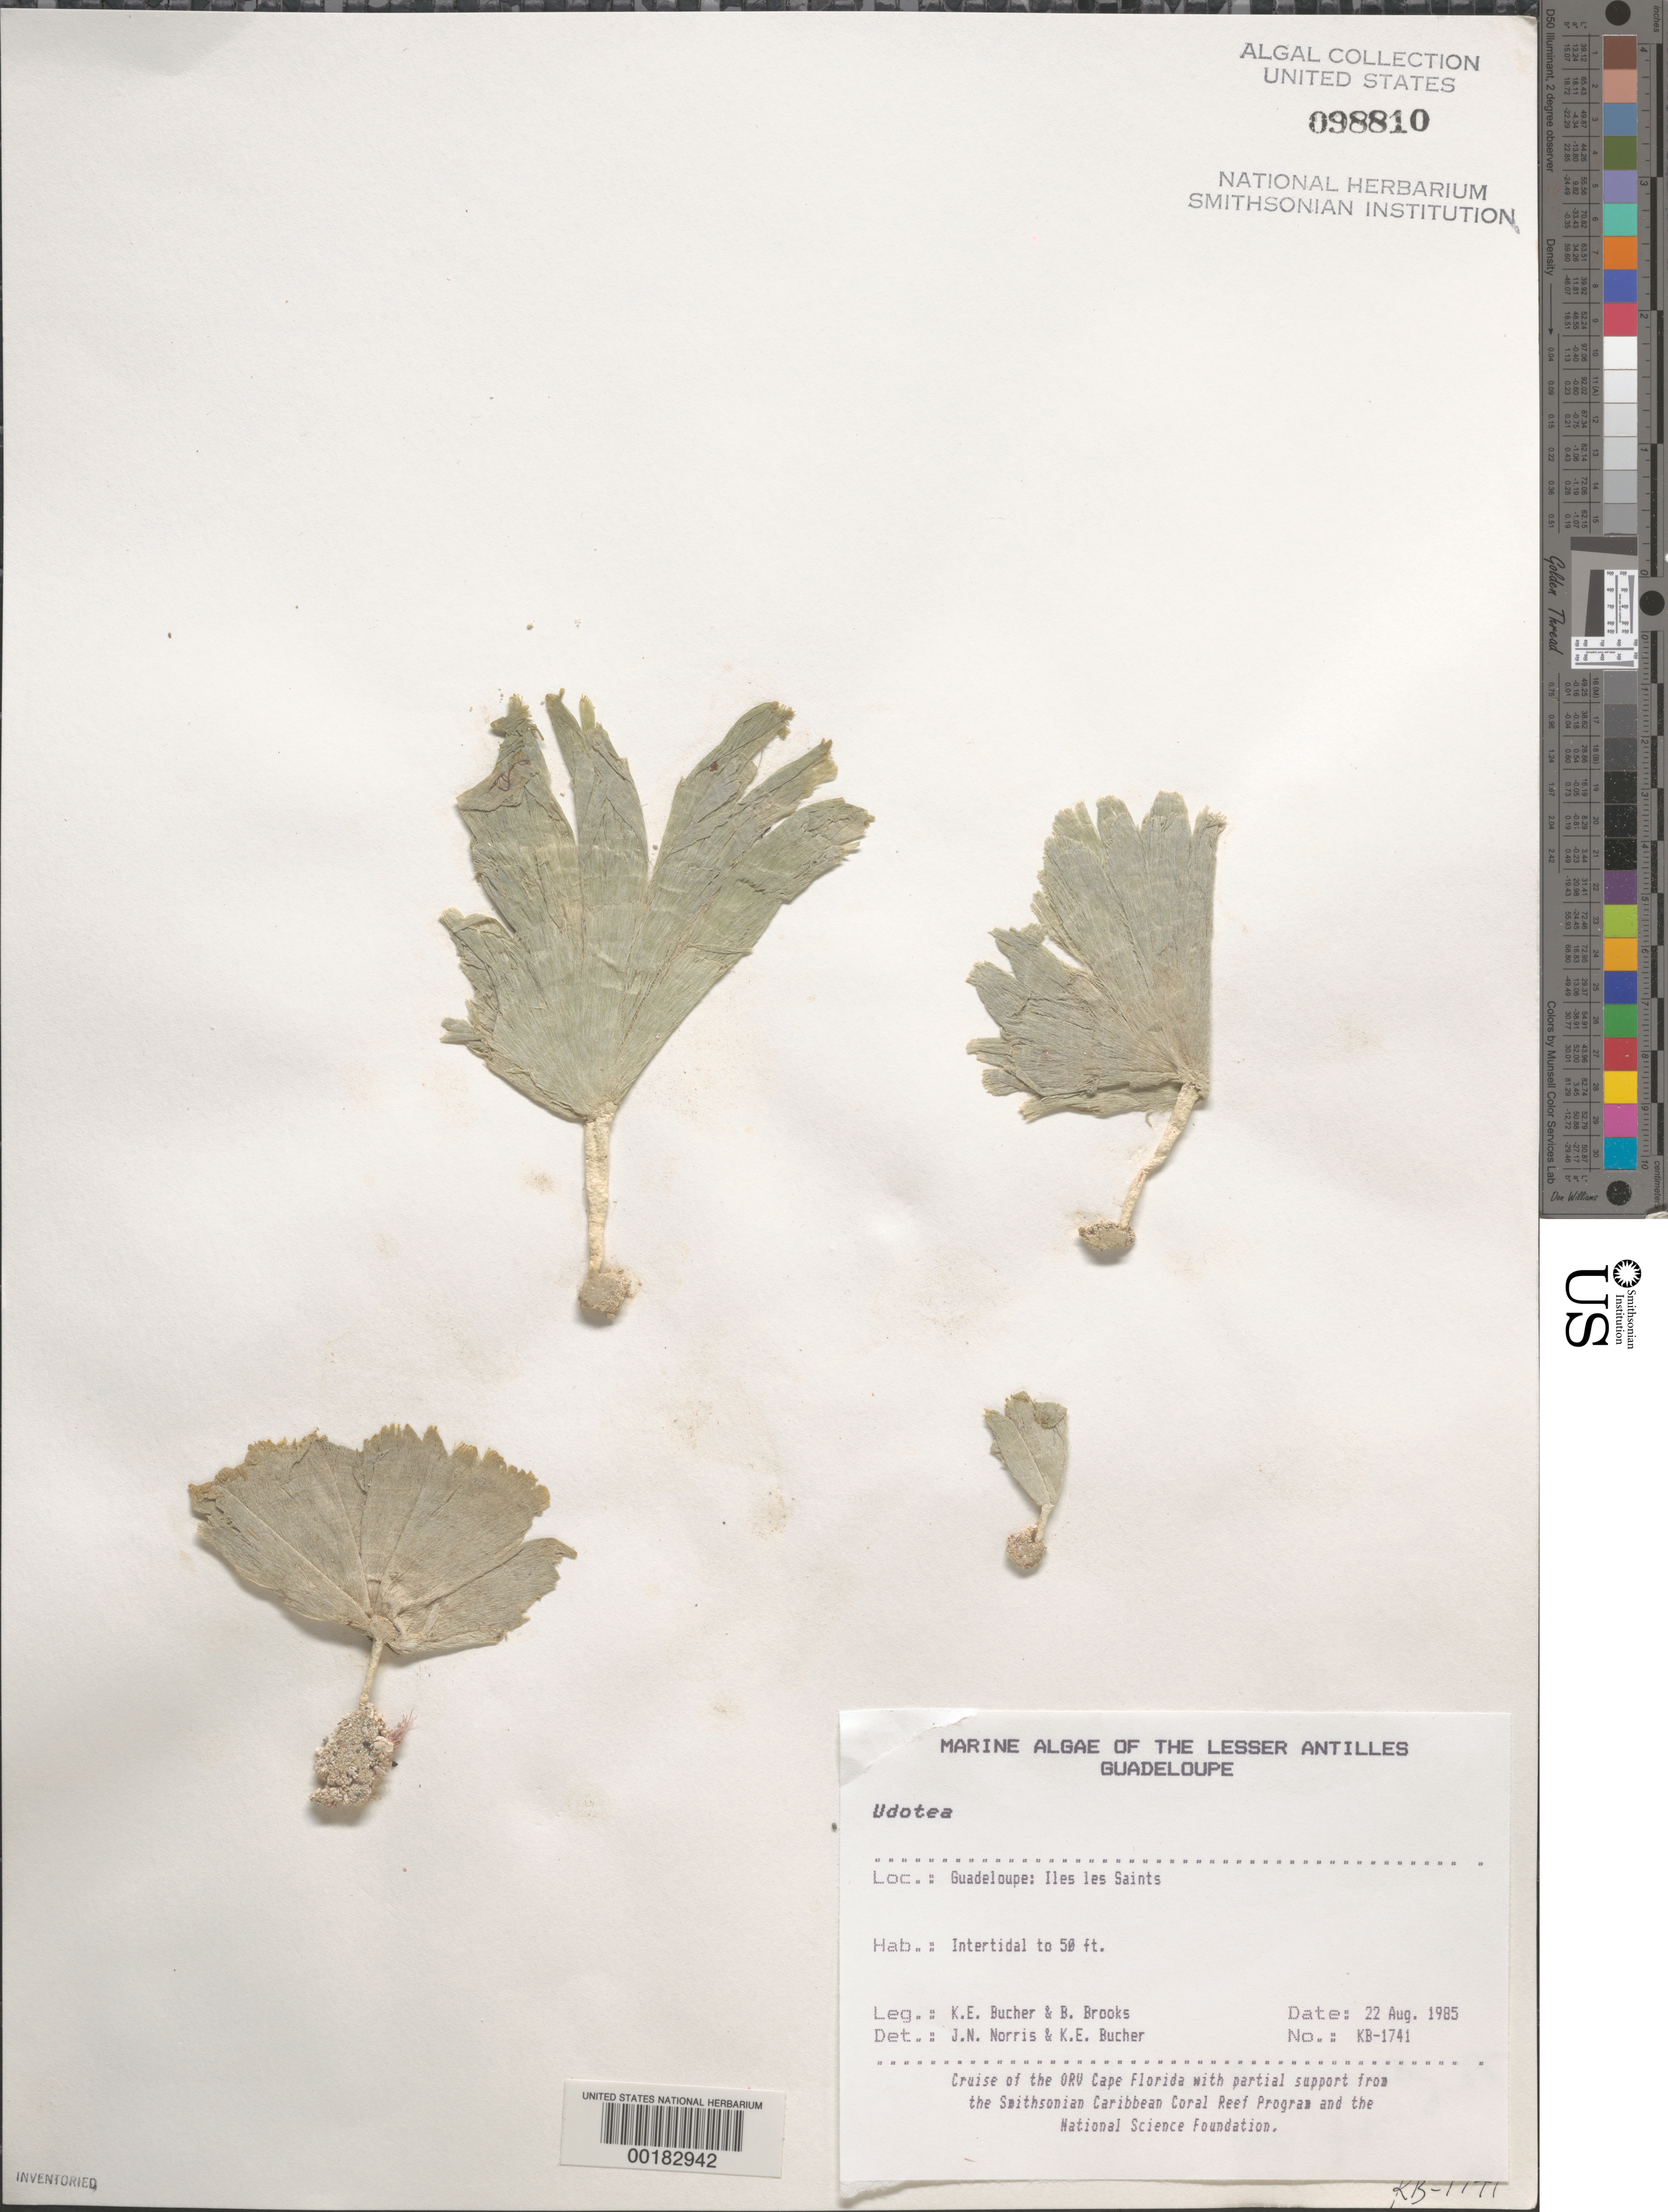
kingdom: Plantae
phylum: Chlorophyta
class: Ulvophyceae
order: Bryopsidales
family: Udoteaceae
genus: Udotea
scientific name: Udotea sp.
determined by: Norris, J. N.; Bucher, K. E.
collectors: K. E. Bucher & B. Brooks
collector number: Kb-1741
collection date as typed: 22 Aug 1985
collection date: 1985-08-22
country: Guadeloupe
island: Iles des Saintes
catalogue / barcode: US 98810